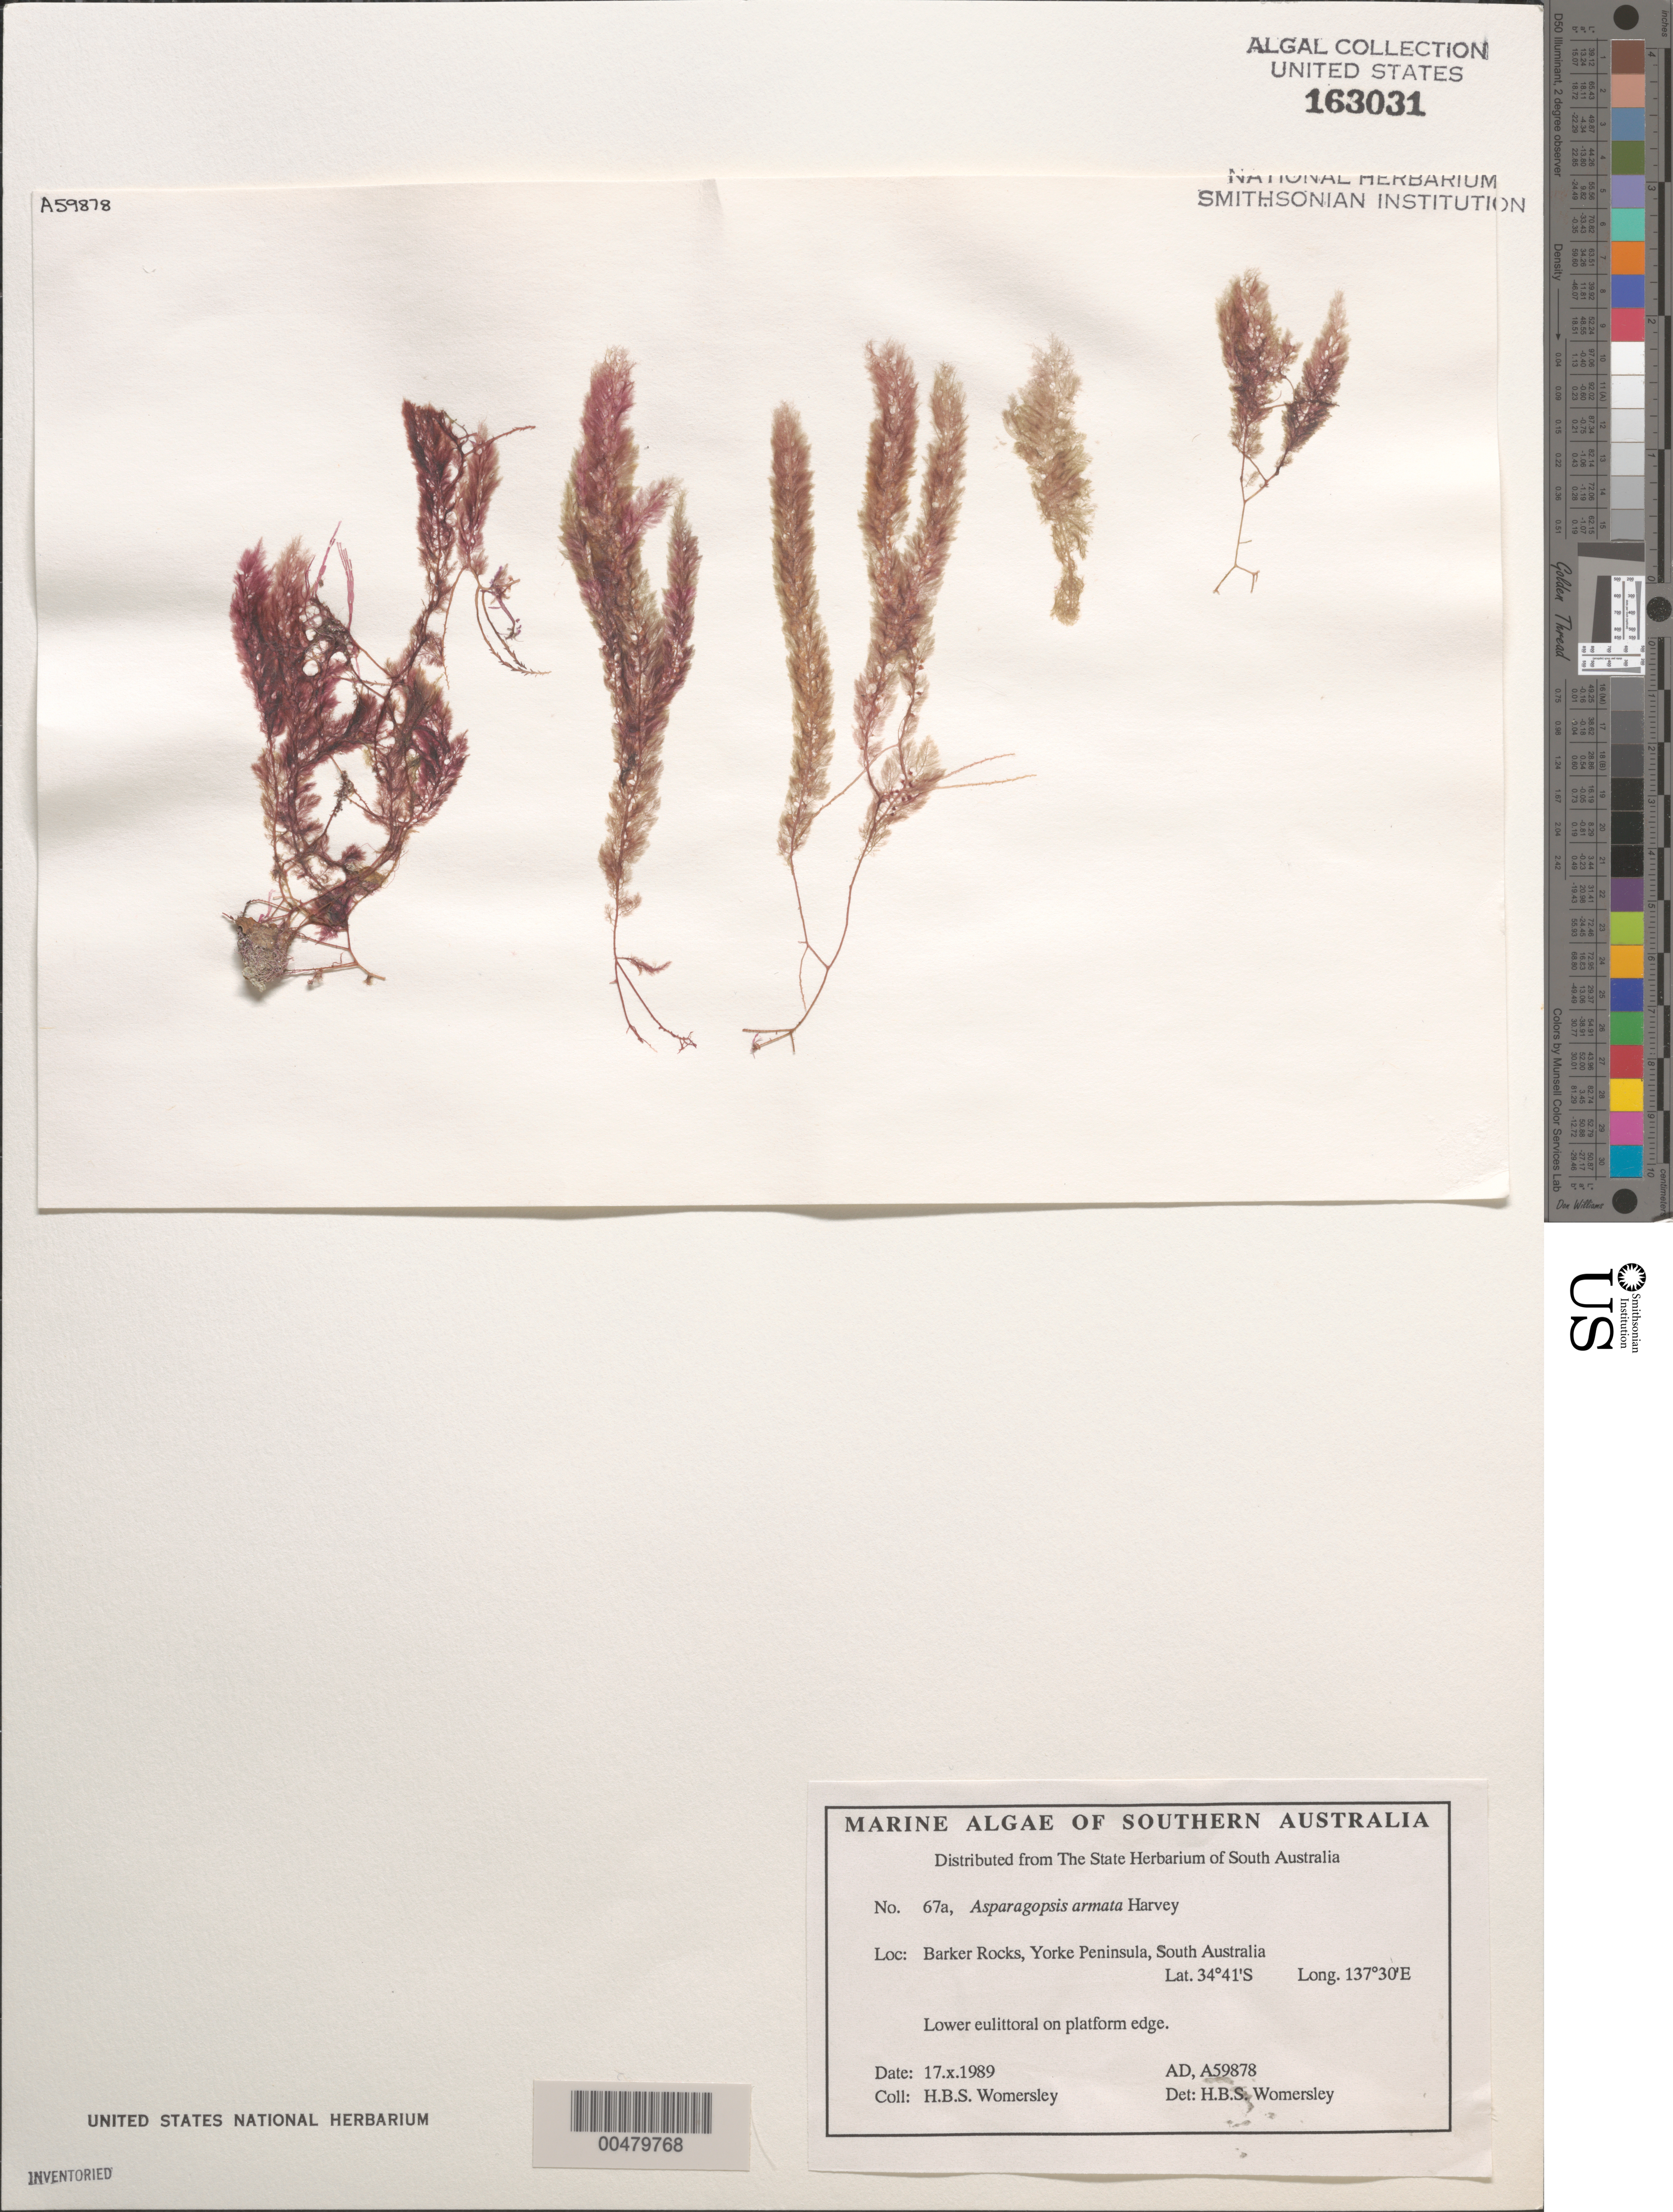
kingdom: Plantae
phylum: Rhodophyta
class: Florideophyceae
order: Bonnemaisoniales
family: Bonnemaisoniaceae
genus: Asparagopsis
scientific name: Asparagopsis armata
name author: Harv.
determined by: Womersley, H. B. S.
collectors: H. B. S. Womersley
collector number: Ad A59878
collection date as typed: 17 Oct 1989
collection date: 1989-10-17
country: Australia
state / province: South Australia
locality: Barker Rocks, Yorke Peninsula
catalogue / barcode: US 163031